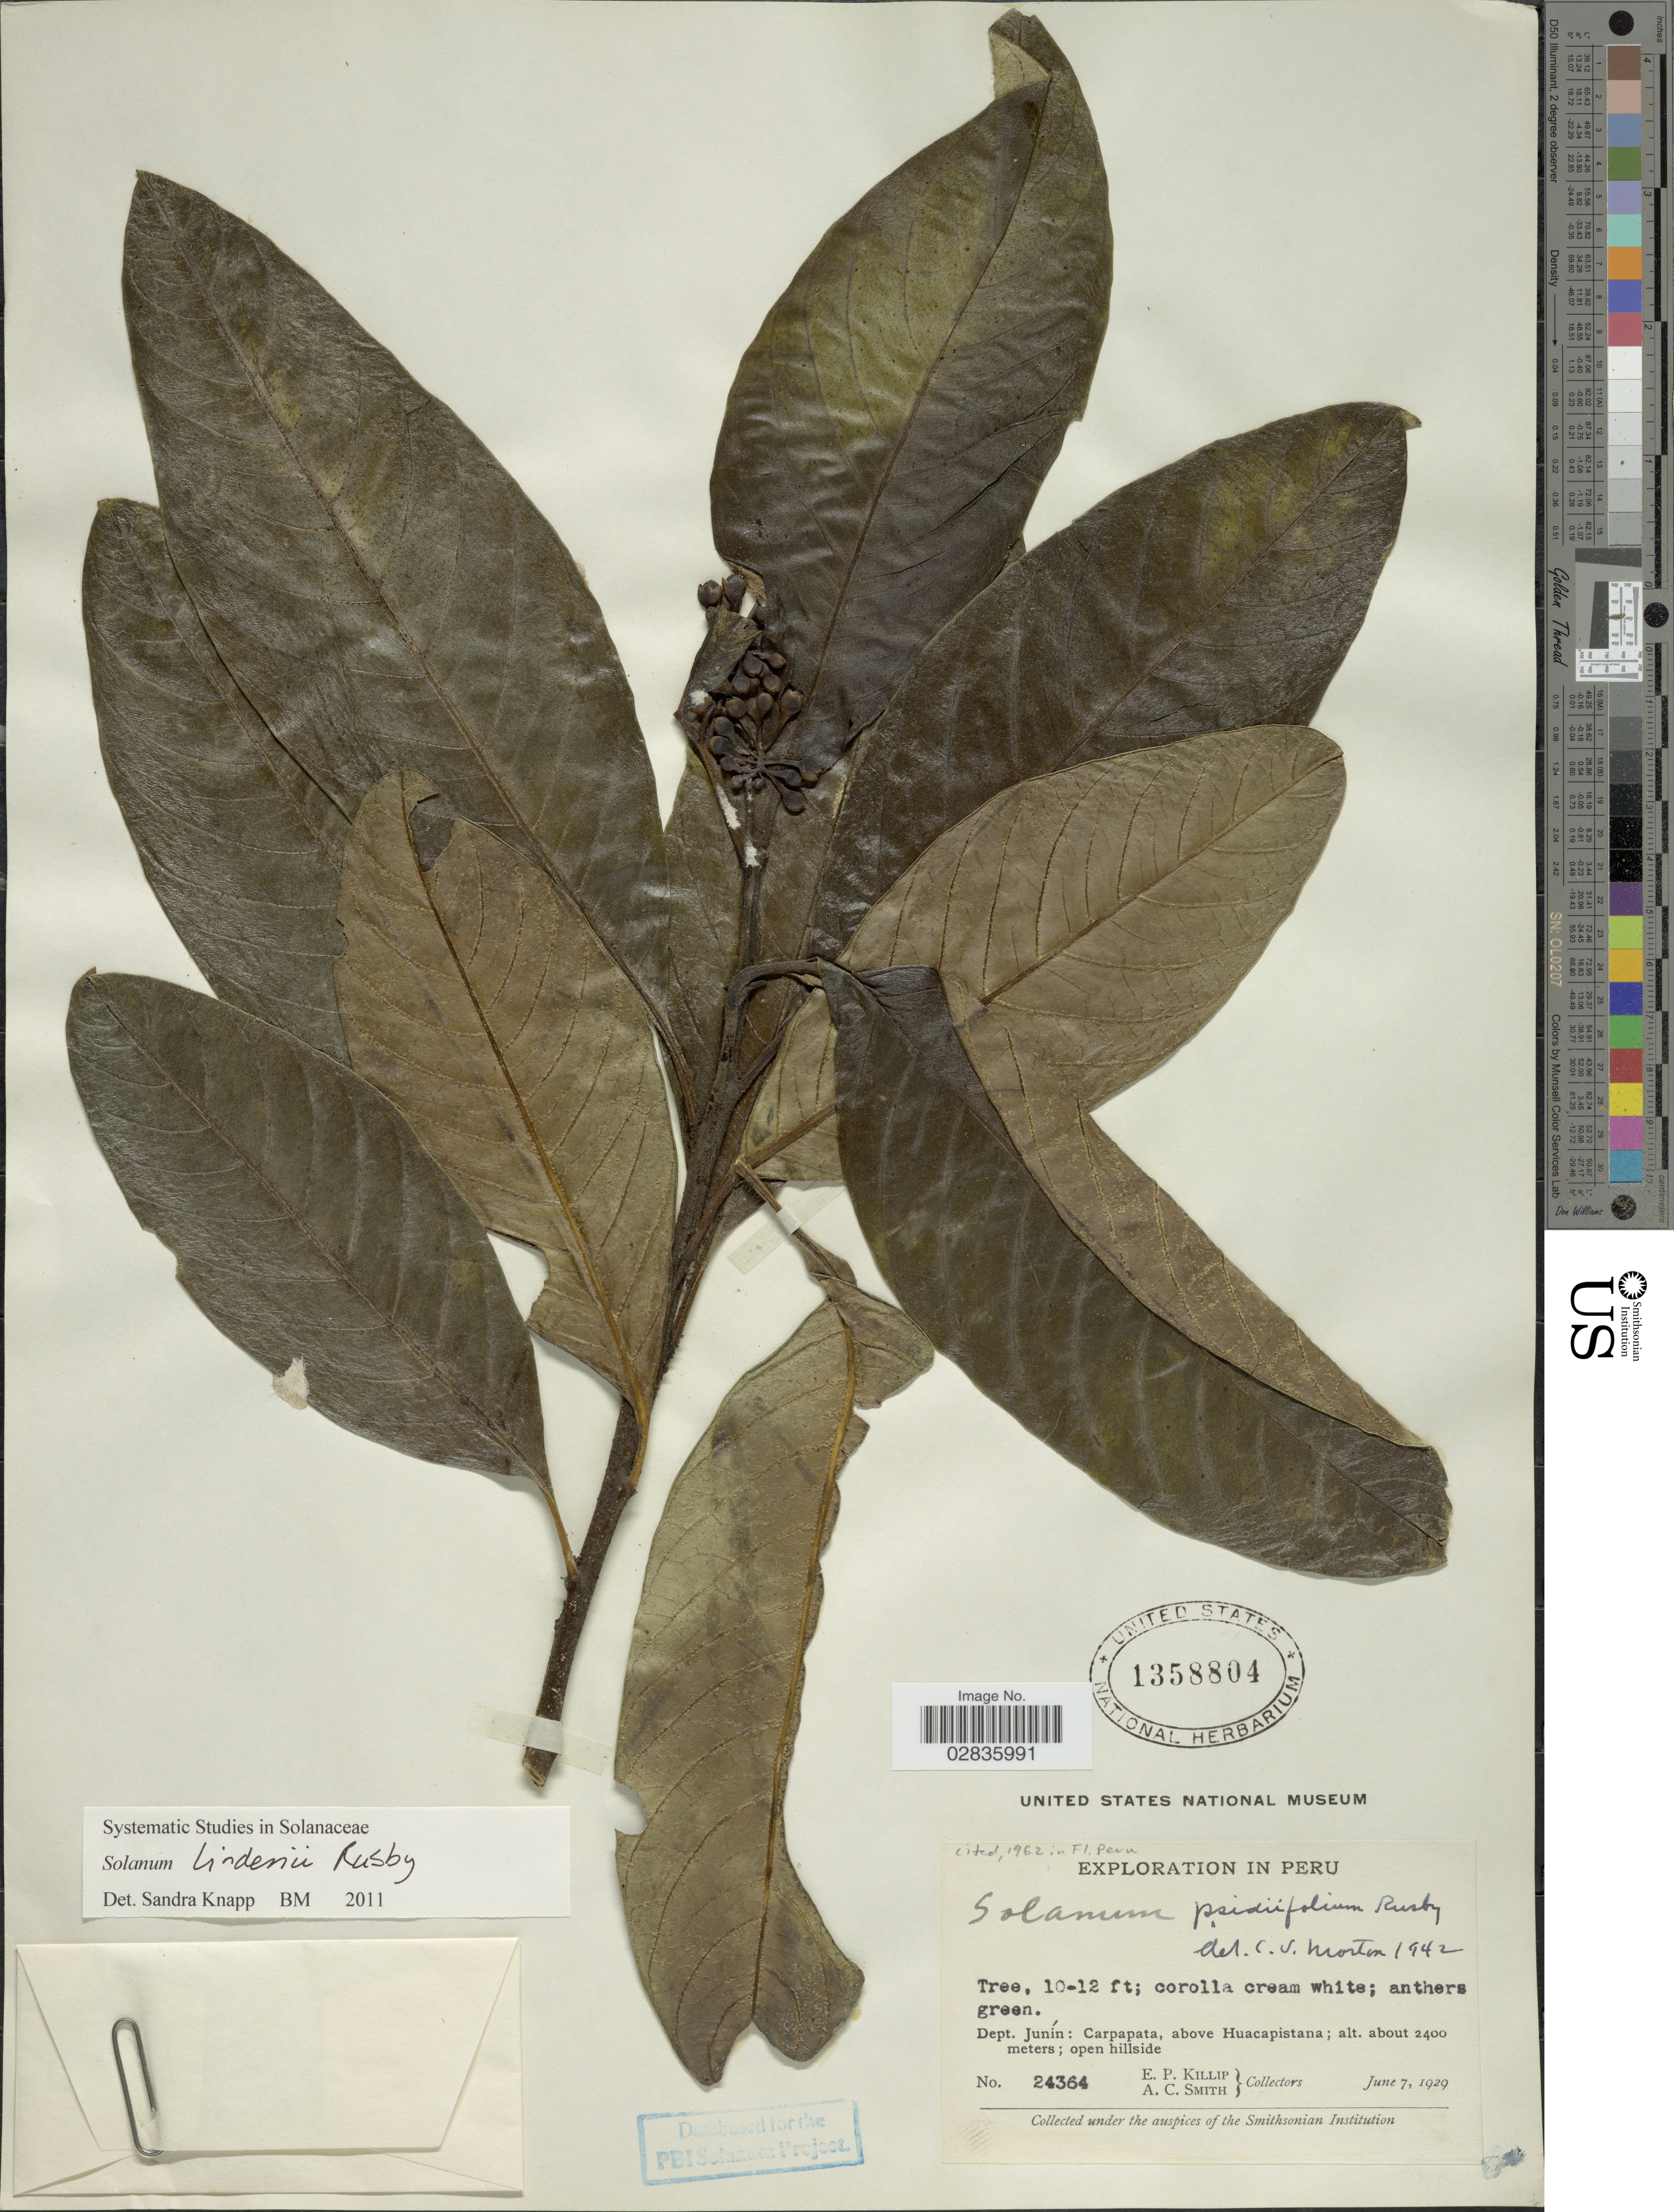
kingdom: Plantae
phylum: Tracheophyta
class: Magnoliopsida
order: Solanales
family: Solanaceae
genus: Solanum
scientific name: Solanum lindenii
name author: Rusby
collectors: E. P. Killip & A. C. Smith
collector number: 24364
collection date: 1929-06-07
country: Peru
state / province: Junín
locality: Dept. Junín: Carpapata, above Huacapistana.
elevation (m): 2400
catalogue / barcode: US 1358804